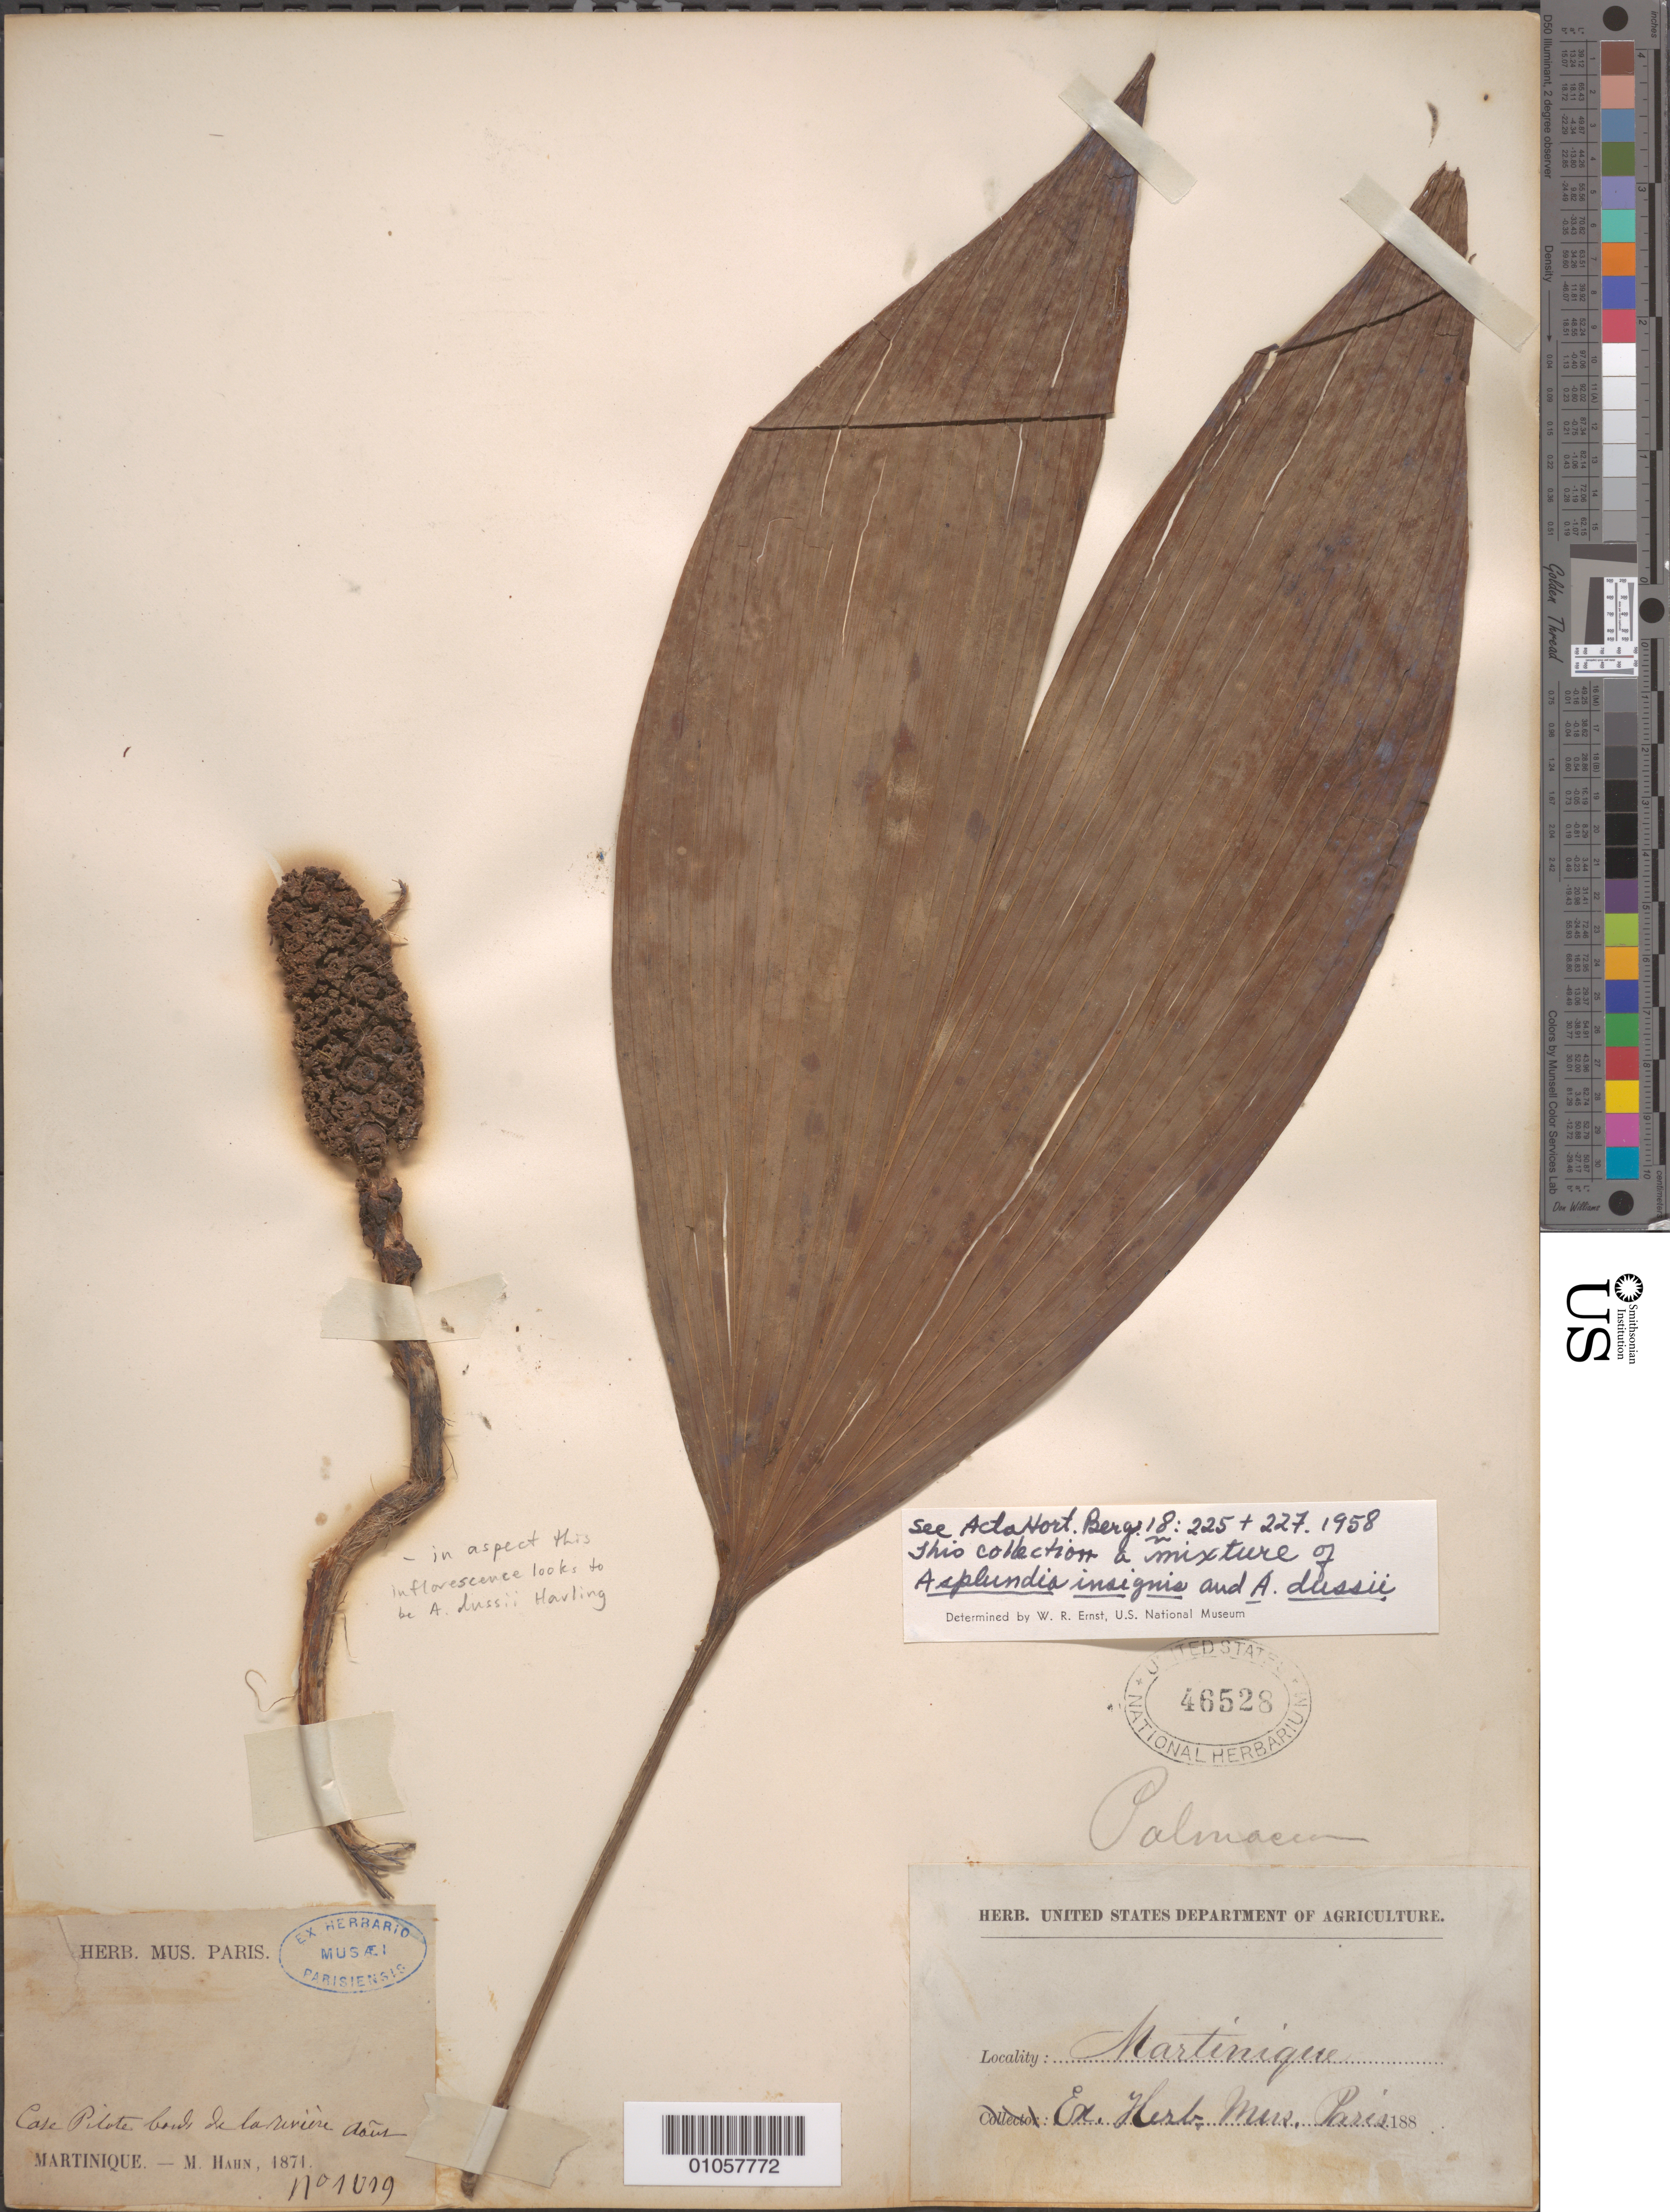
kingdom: Plantae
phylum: Tracheophyta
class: Liliopsida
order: Pandanales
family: Cyclanthaceae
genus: Asplundia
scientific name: Asplundia dussii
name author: Harling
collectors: M. Hahn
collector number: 1019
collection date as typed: Aug 1871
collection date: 1871-08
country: Martinique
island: Martinique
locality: Case Pilote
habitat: Bord de la rivière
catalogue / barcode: US 46528